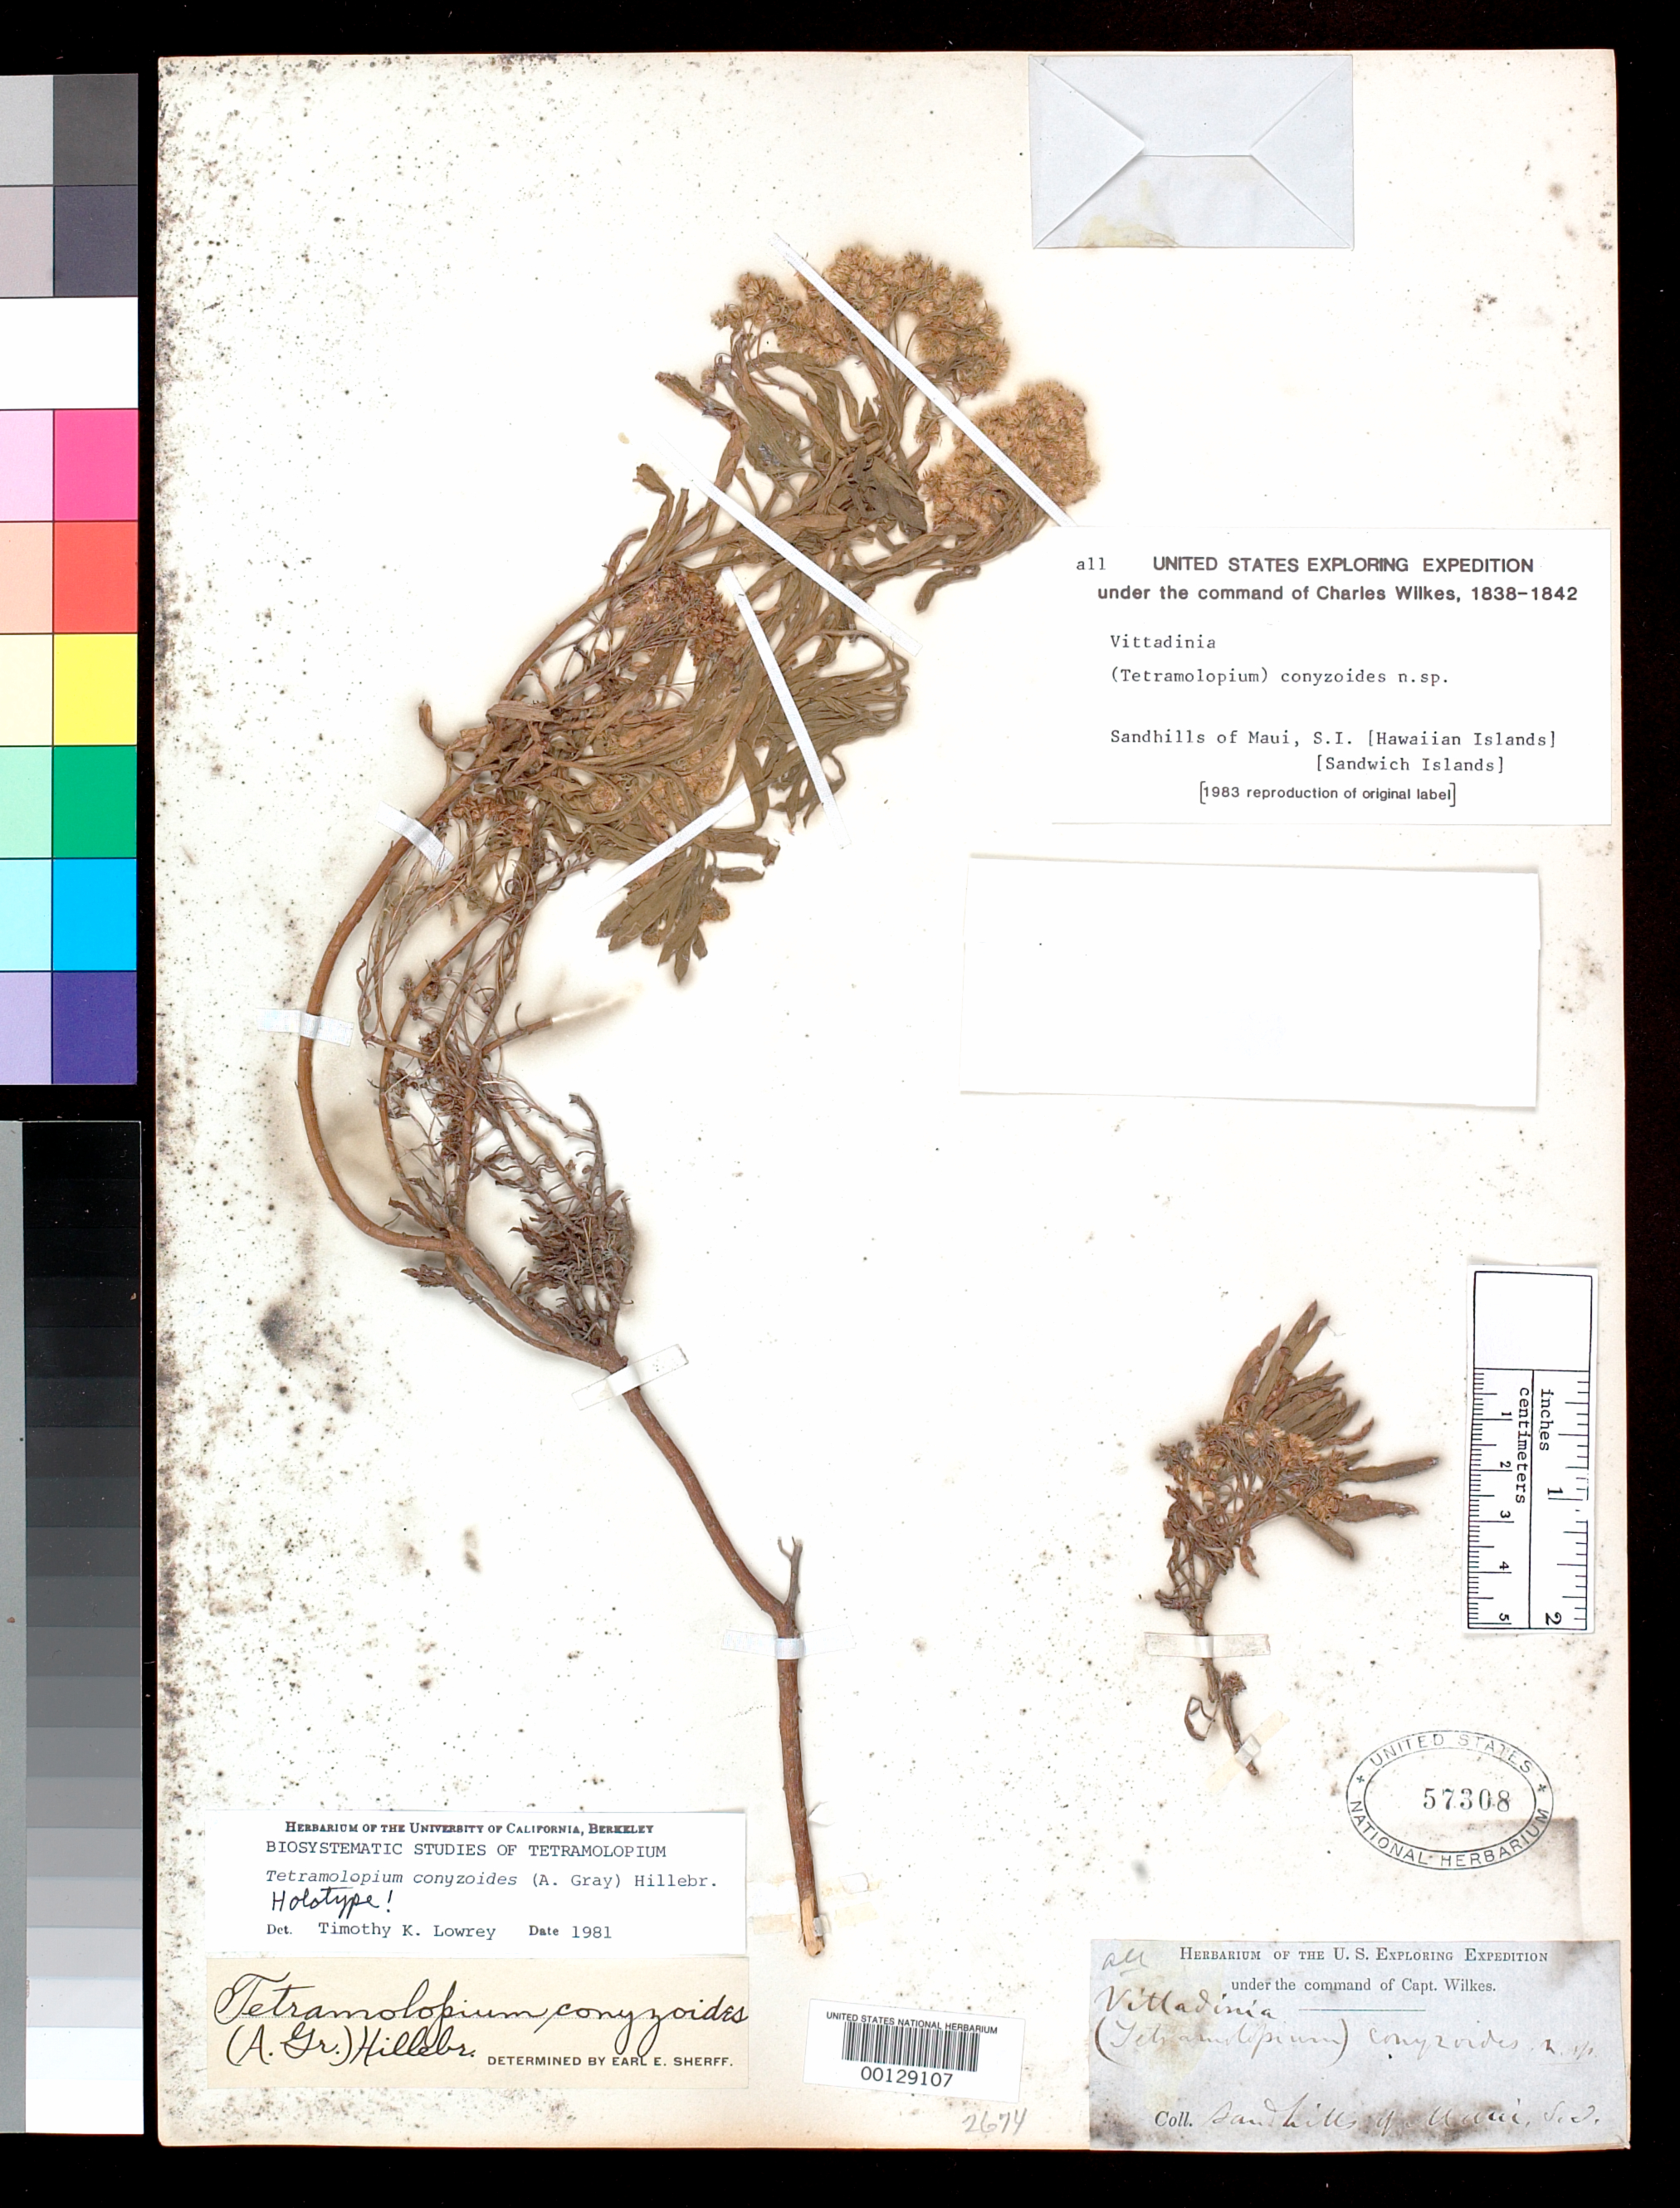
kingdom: Plantae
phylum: Tracheophyta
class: Magnoliopsida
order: Asterales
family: Asteraceae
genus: Vittadinia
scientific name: Vittadinia conyzoides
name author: A. Gray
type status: Holotype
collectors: Wilkes Explor. Exped.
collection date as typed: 1838 to -- --- 1842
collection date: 1838/1842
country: United States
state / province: Hawaii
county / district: Maui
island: Maui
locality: Sandhills of Maui.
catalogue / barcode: US 57308